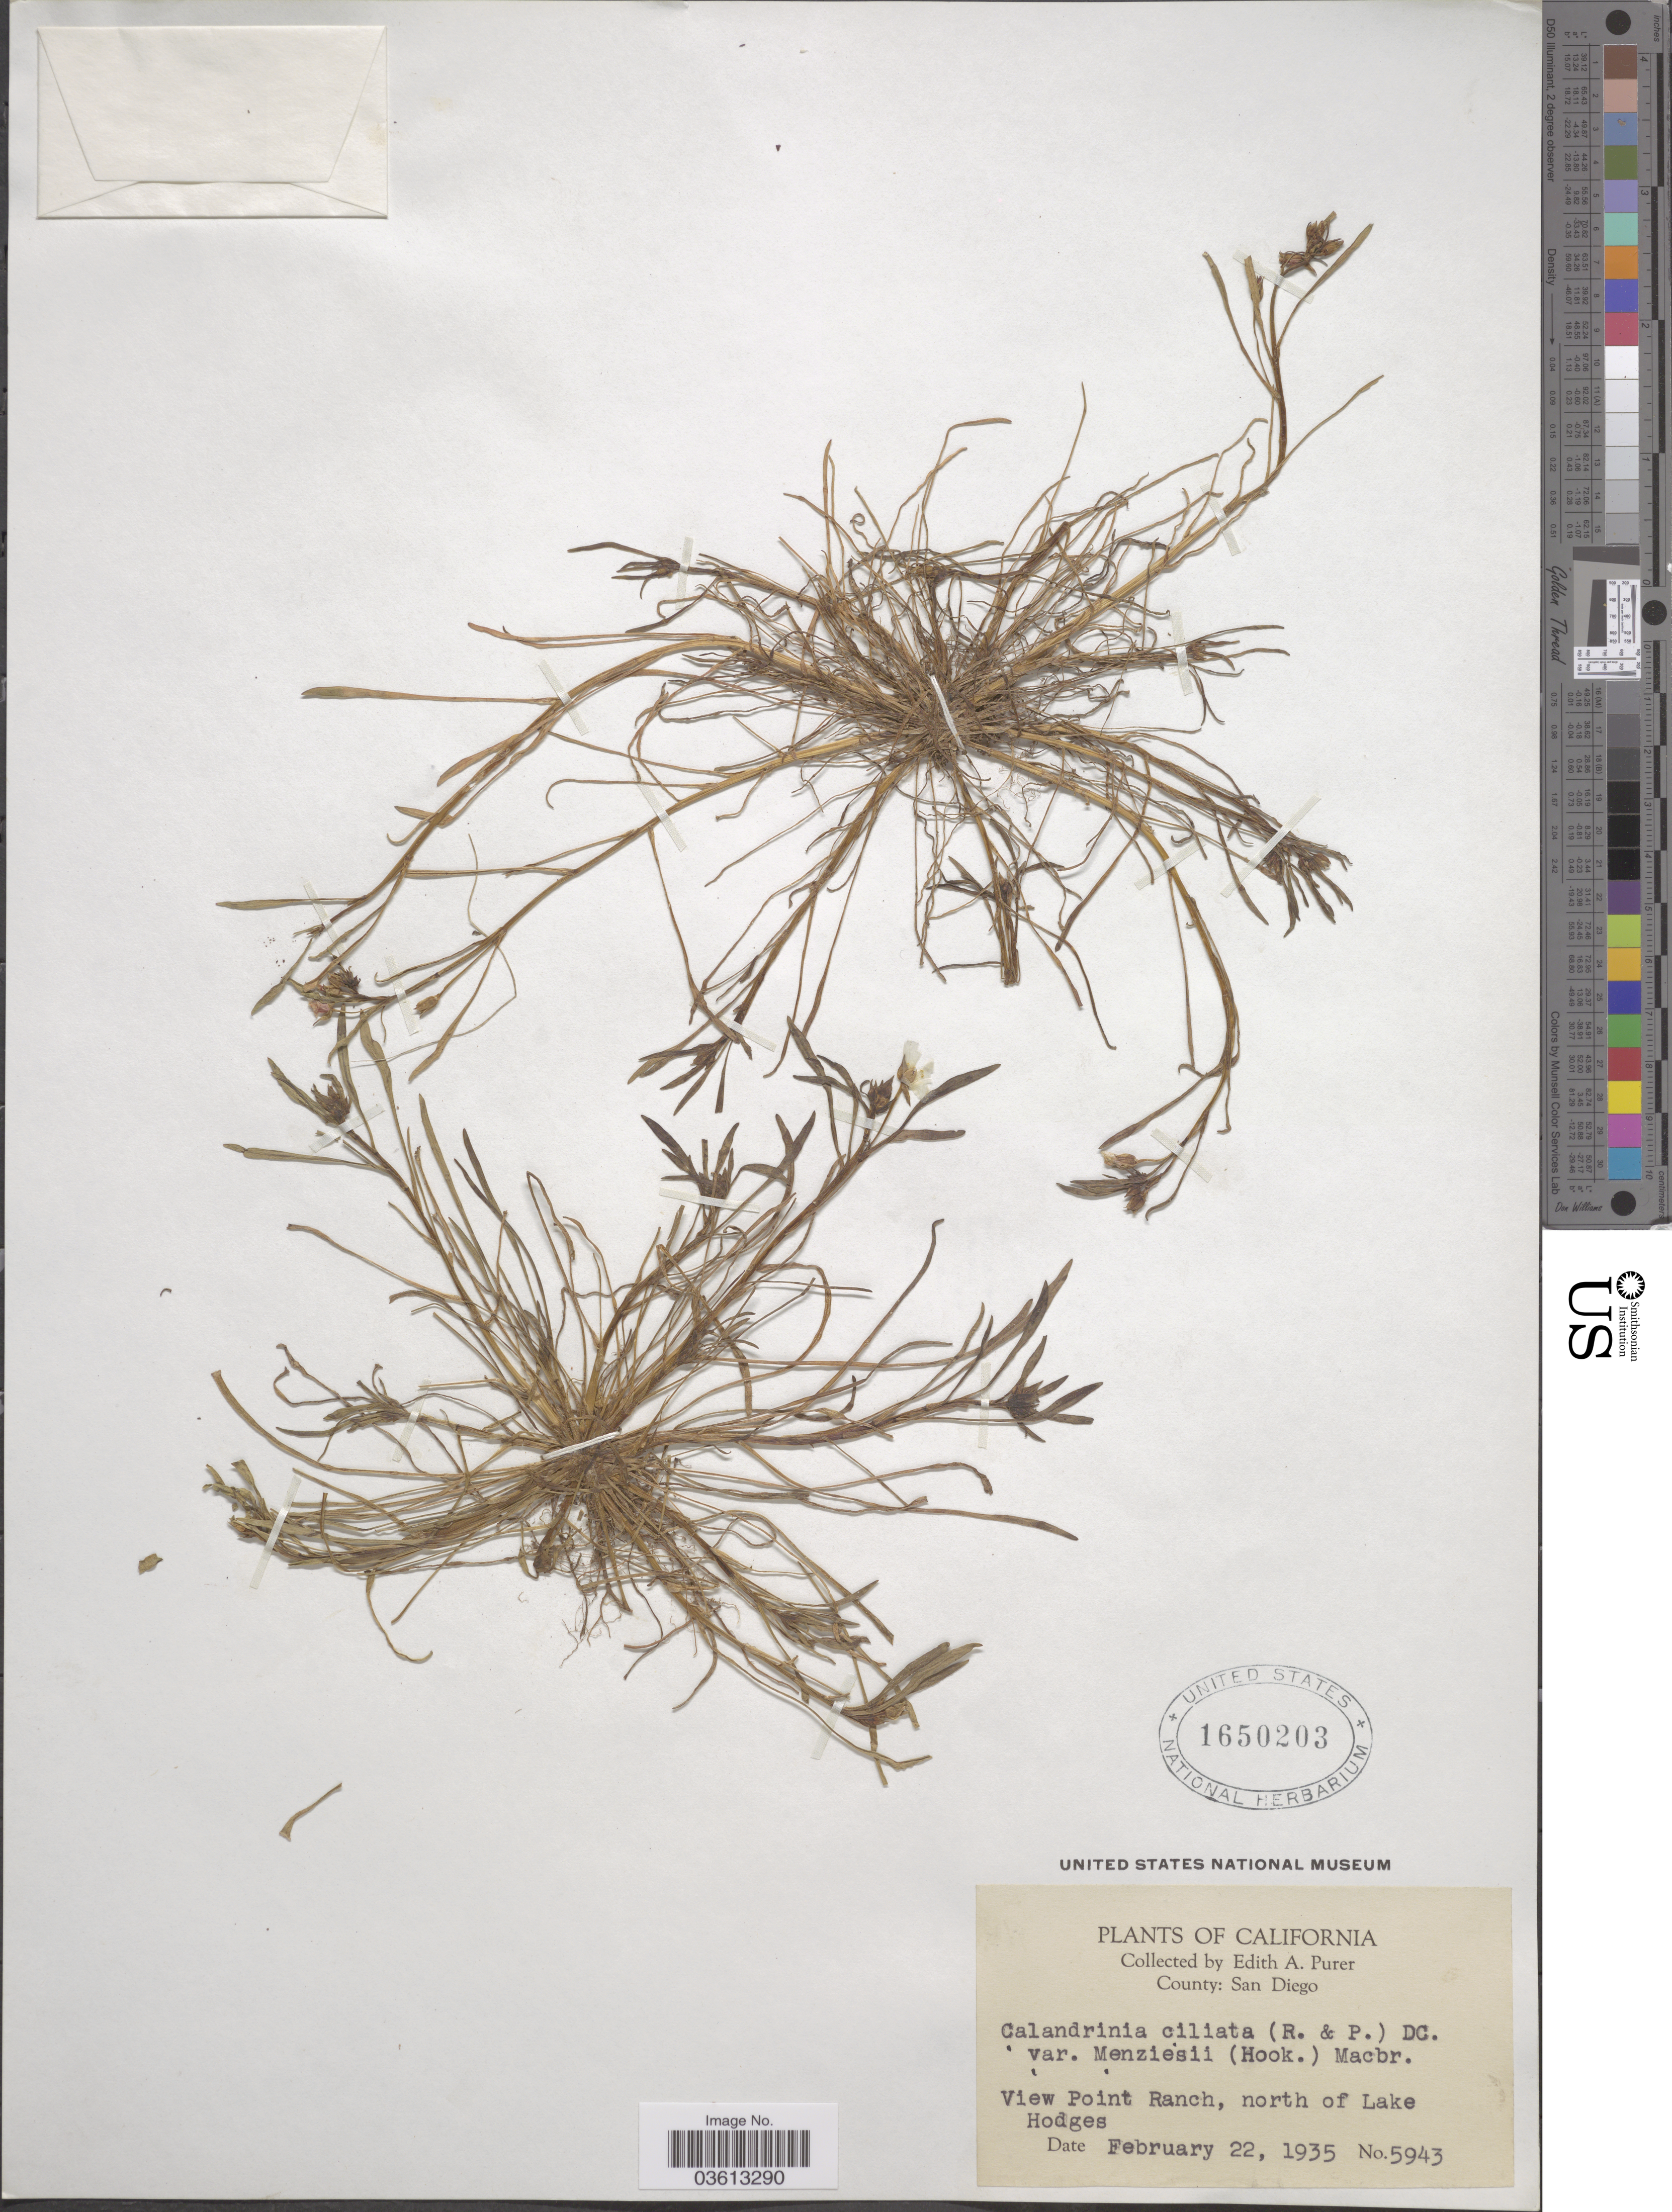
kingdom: Plantae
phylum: Tracheophyta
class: Magnoliopsida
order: Caryophyllales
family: Montiaceae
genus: Calandrinia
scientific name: Calandrinia ciliata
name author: (Ruiz & Pav.) DC.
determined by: Strong, Mark T., (BOT), Smithsonian Institution - National Museum of Natural History (UNITED STATES)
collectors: E. Purer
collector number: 5943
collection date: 1935-02-22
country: United States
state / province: California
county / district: San Diego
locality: County: San Diego. View Point Ranch, north of Lake Hodges.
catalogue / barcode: US 1650203